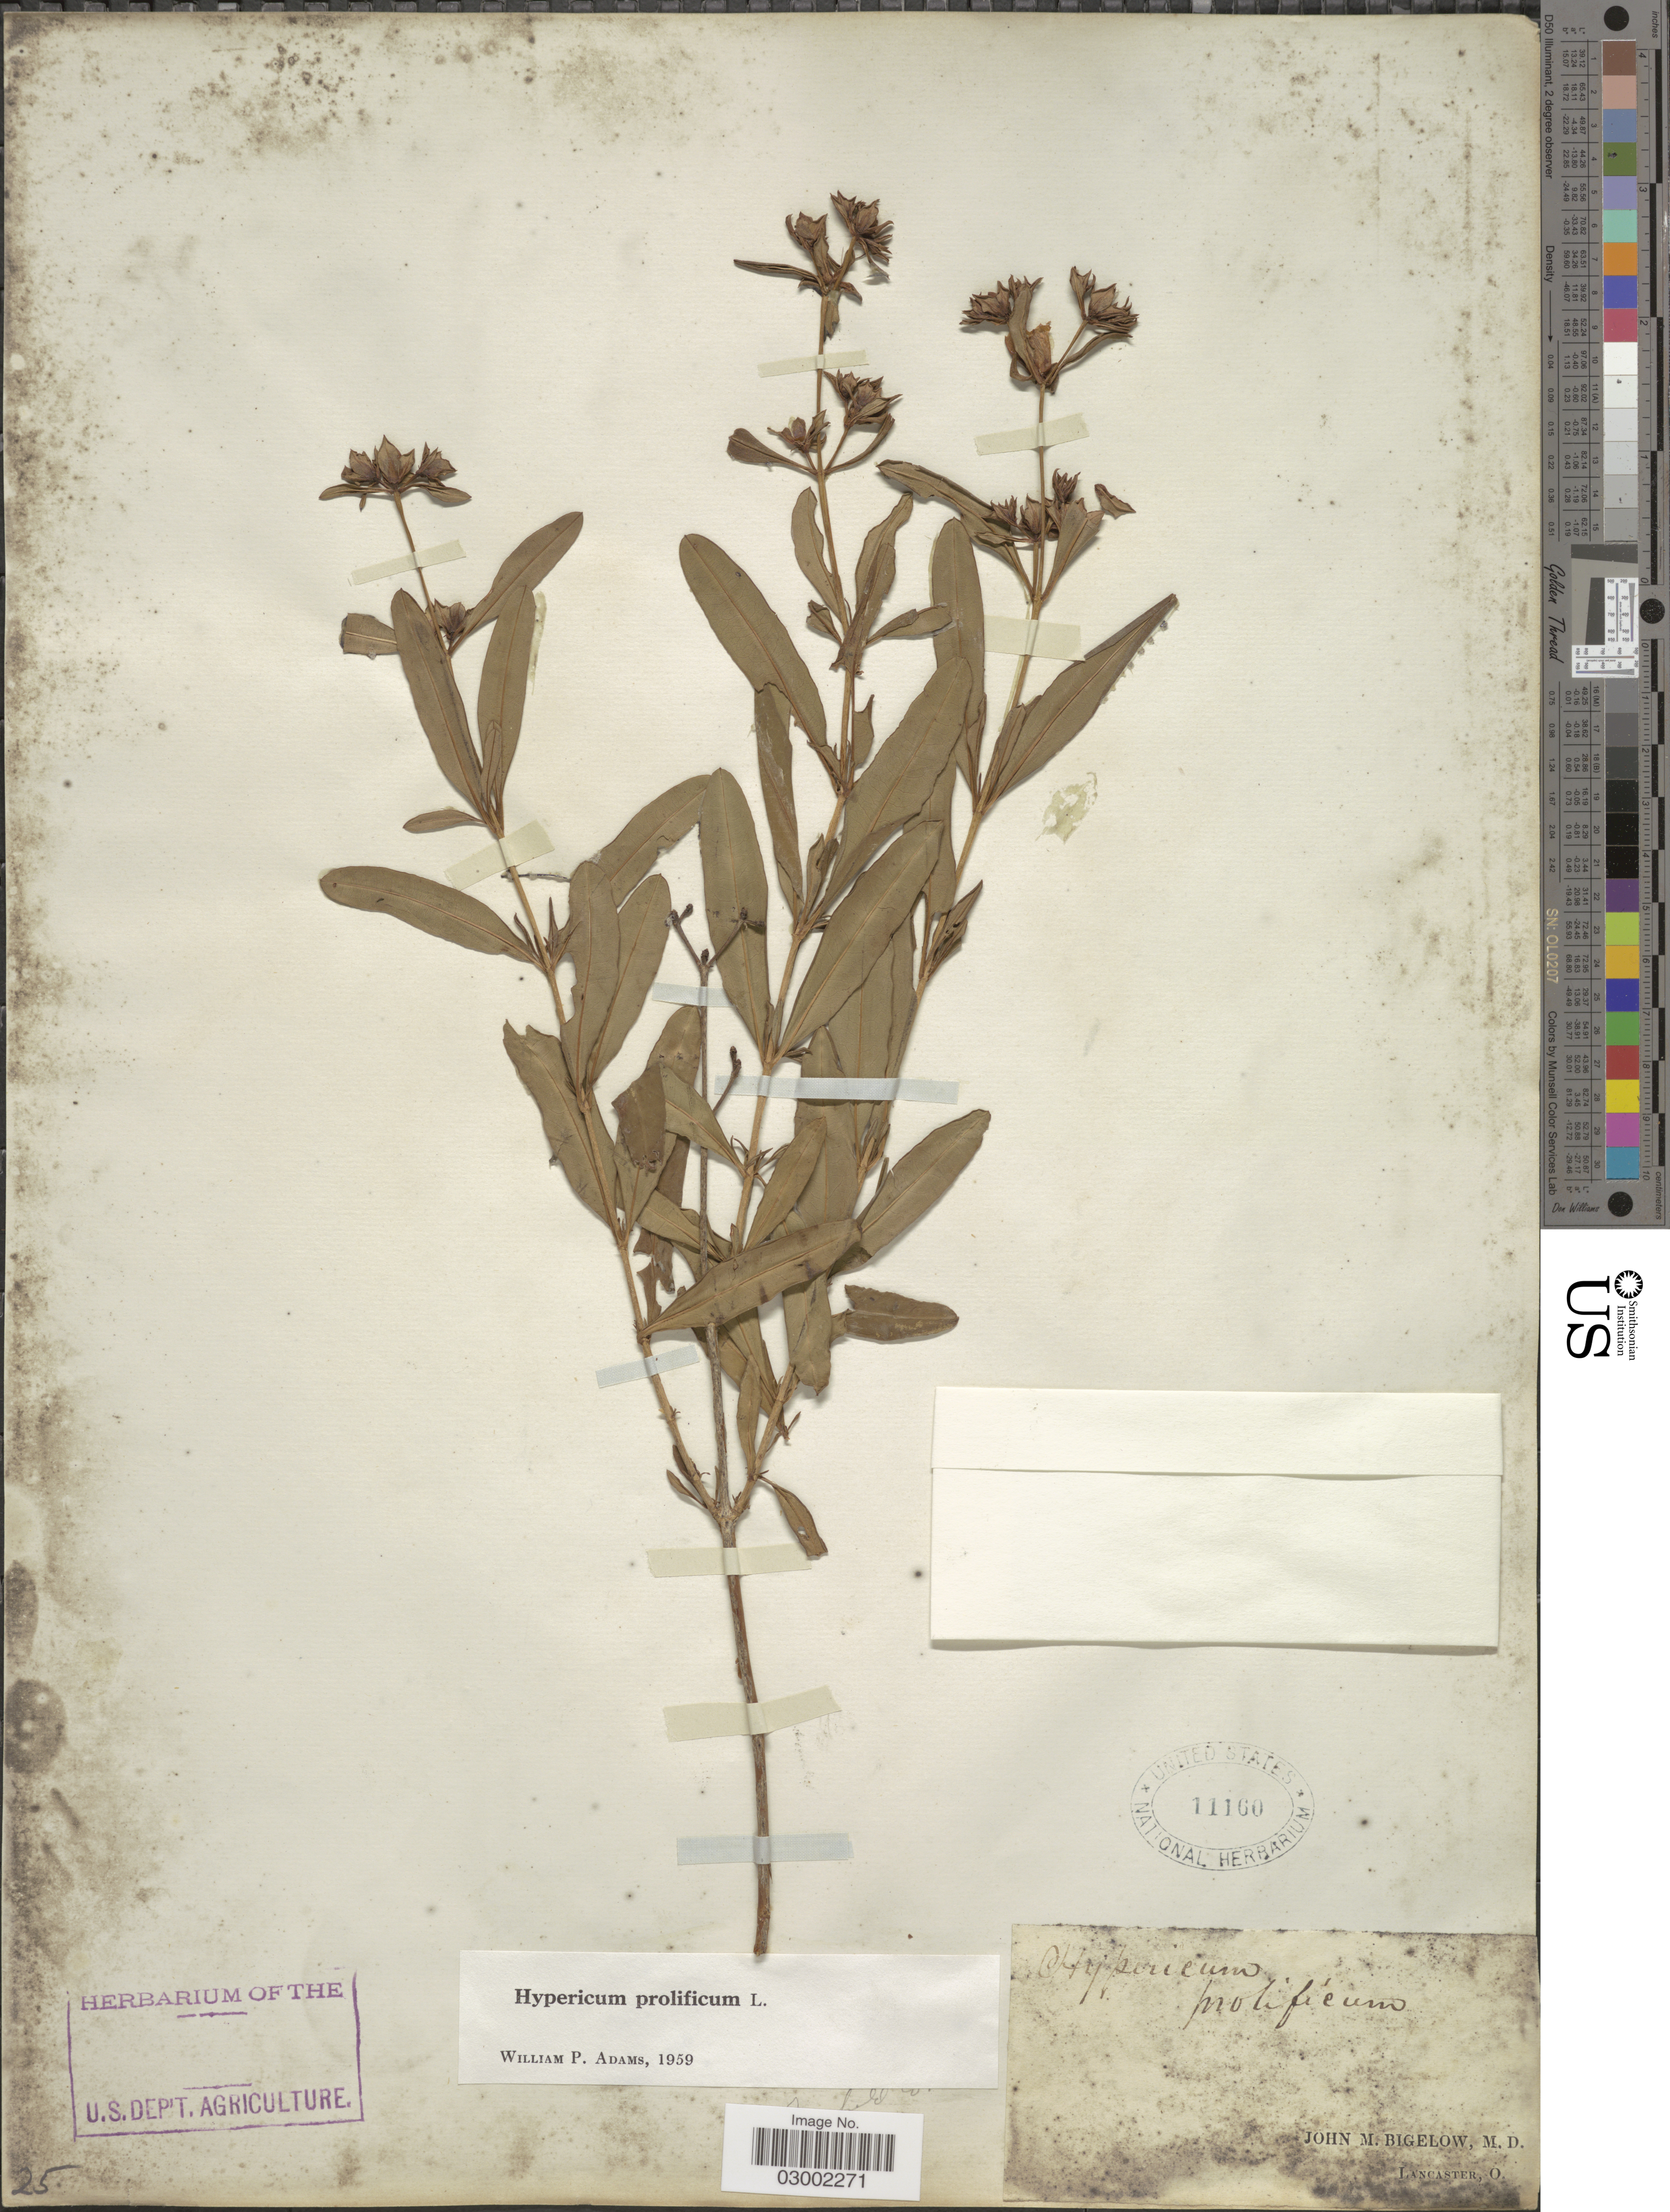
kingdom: Plantae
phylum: Tracheophyta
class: Magnoliopsida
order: Malpighiales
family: Hypericaceae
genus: Hypericum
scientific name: Hypericum prolificum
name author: L.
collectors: J. M. Bigelow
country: United States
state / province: Ohio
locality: Lancaster.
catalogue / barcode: US 11160